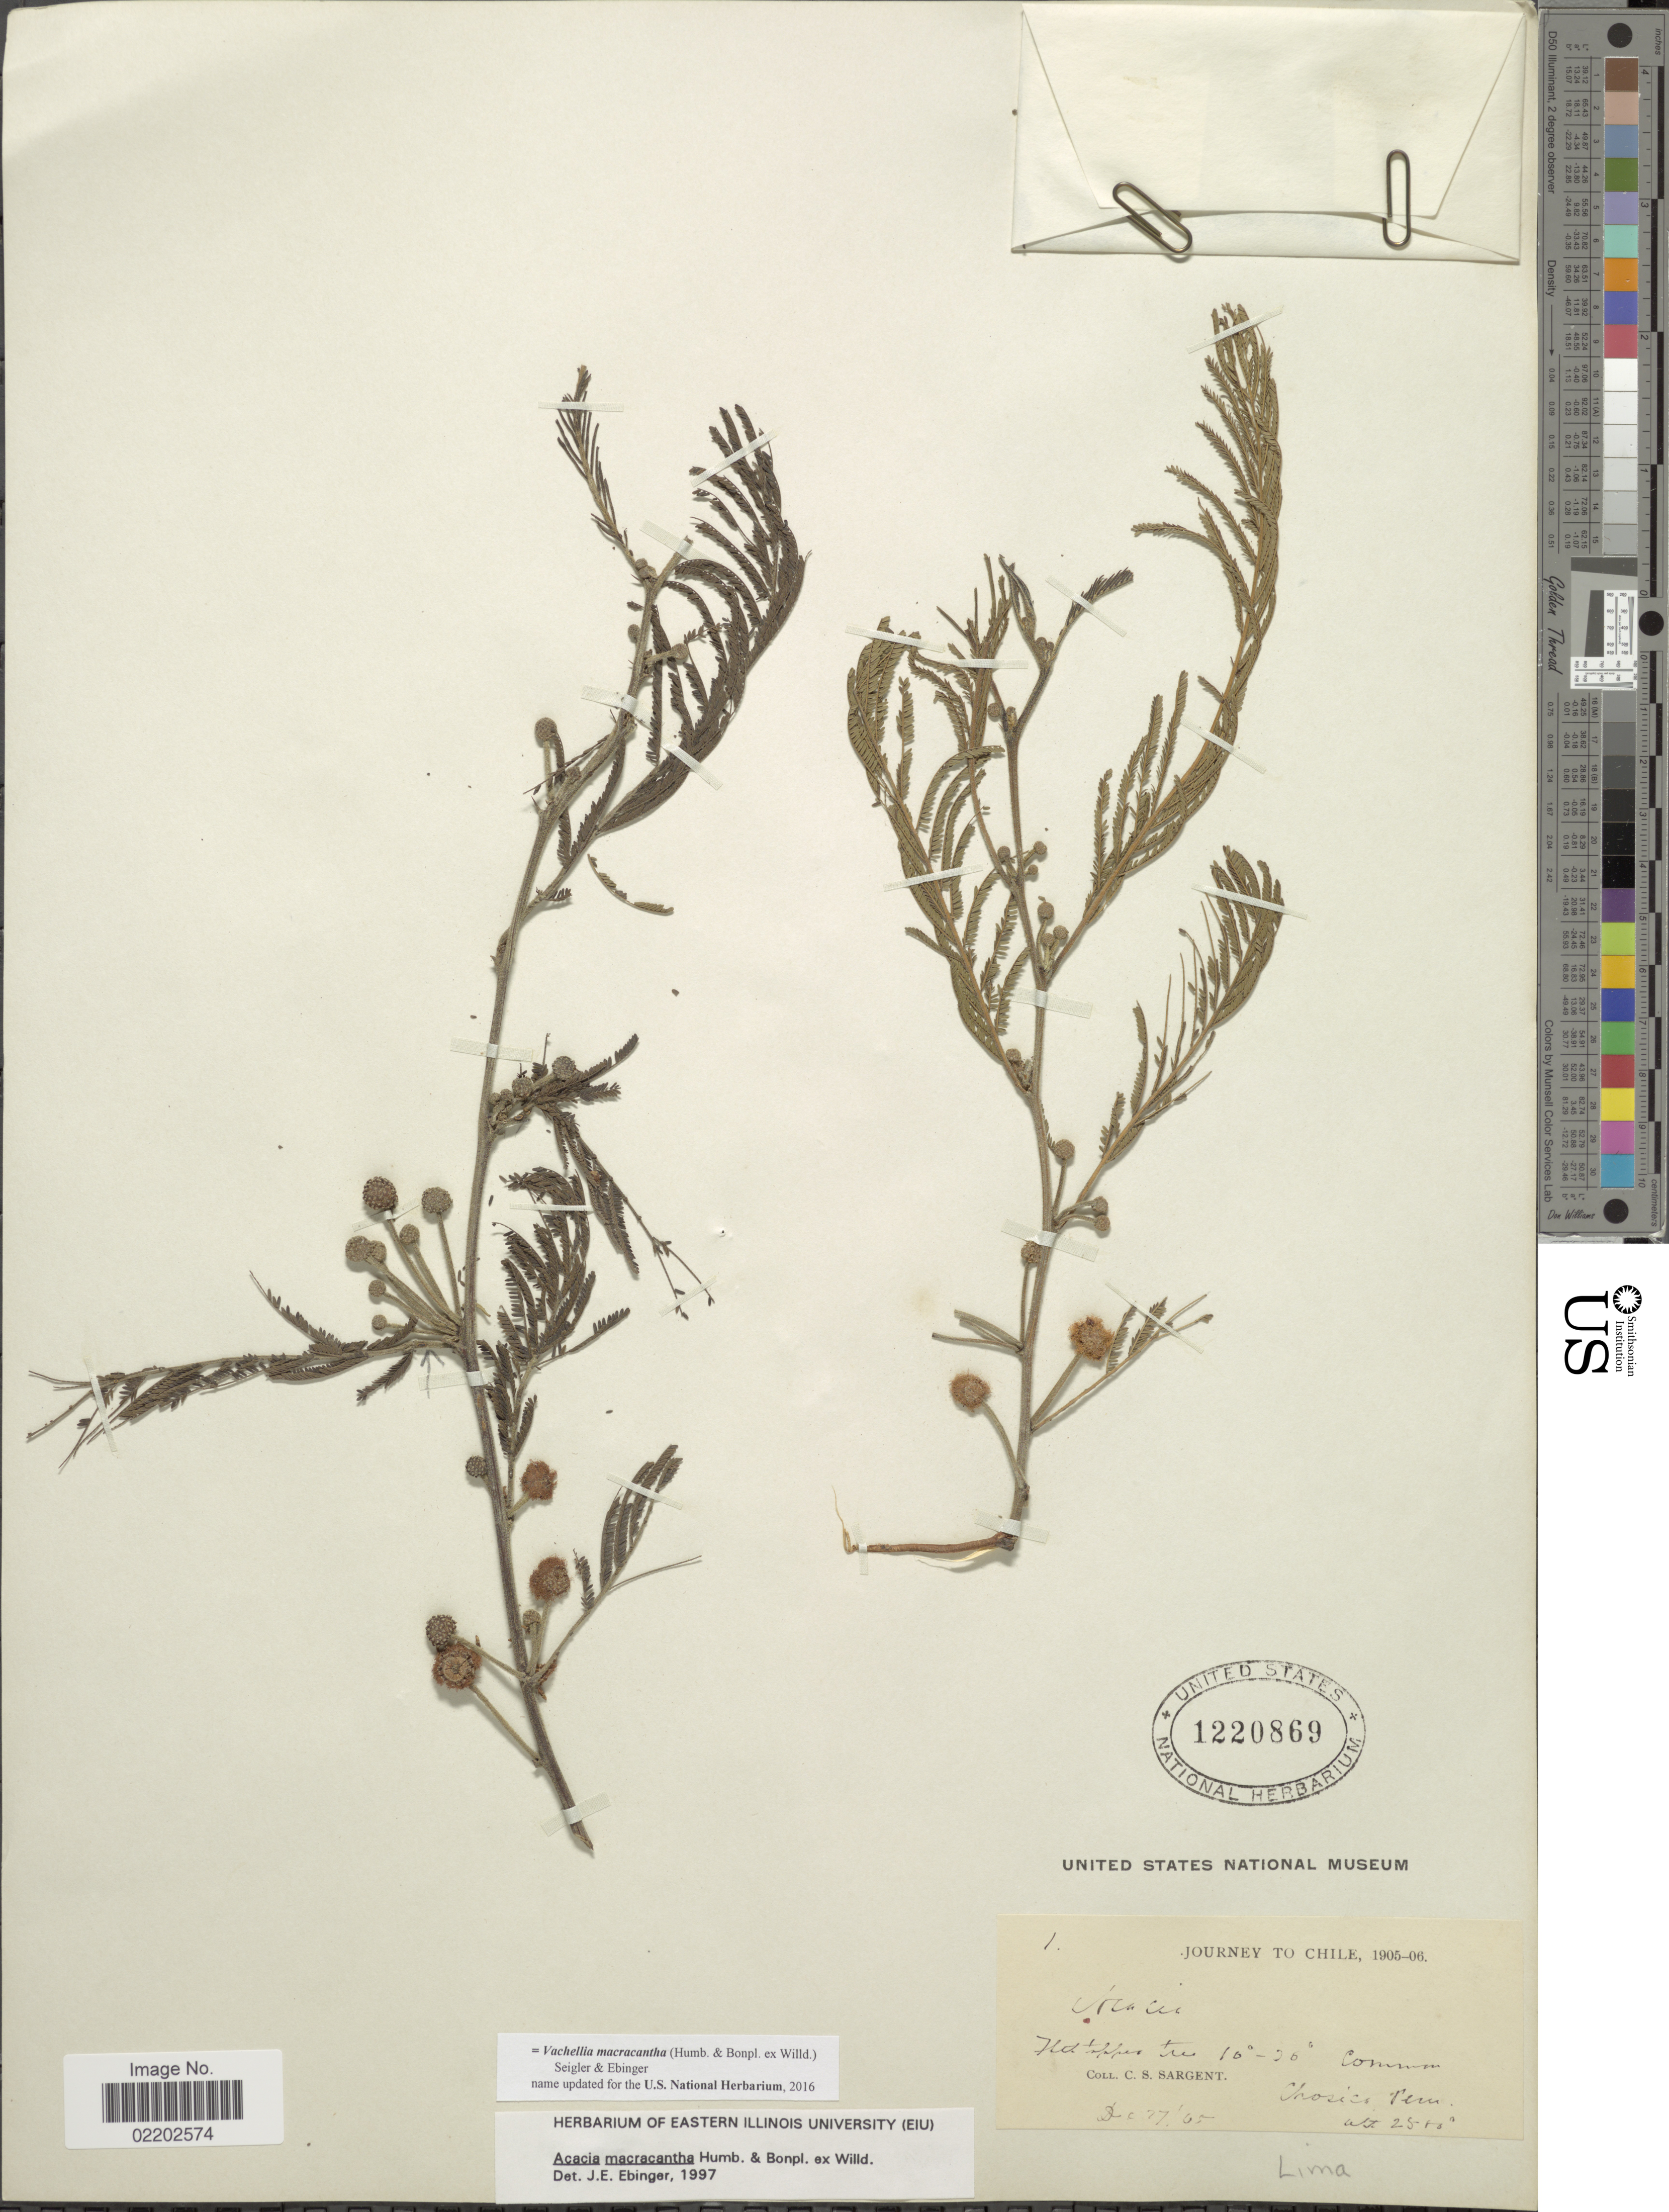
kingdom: Plantae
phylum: Tracheophyta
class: Magnoliopsida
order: Fabales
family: Fabaceae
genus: Vachellia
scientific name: Vachellia macracantha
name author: (Humb. & Bonpl. ex Willd.) Seigler & Ebinger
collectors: C. S. Sargent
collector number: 1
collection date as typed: Transcribed d/m/y: 27/12/05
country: Peru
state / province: Lima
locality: Chosica, Peru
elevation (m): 2500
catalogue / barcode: US 1220869